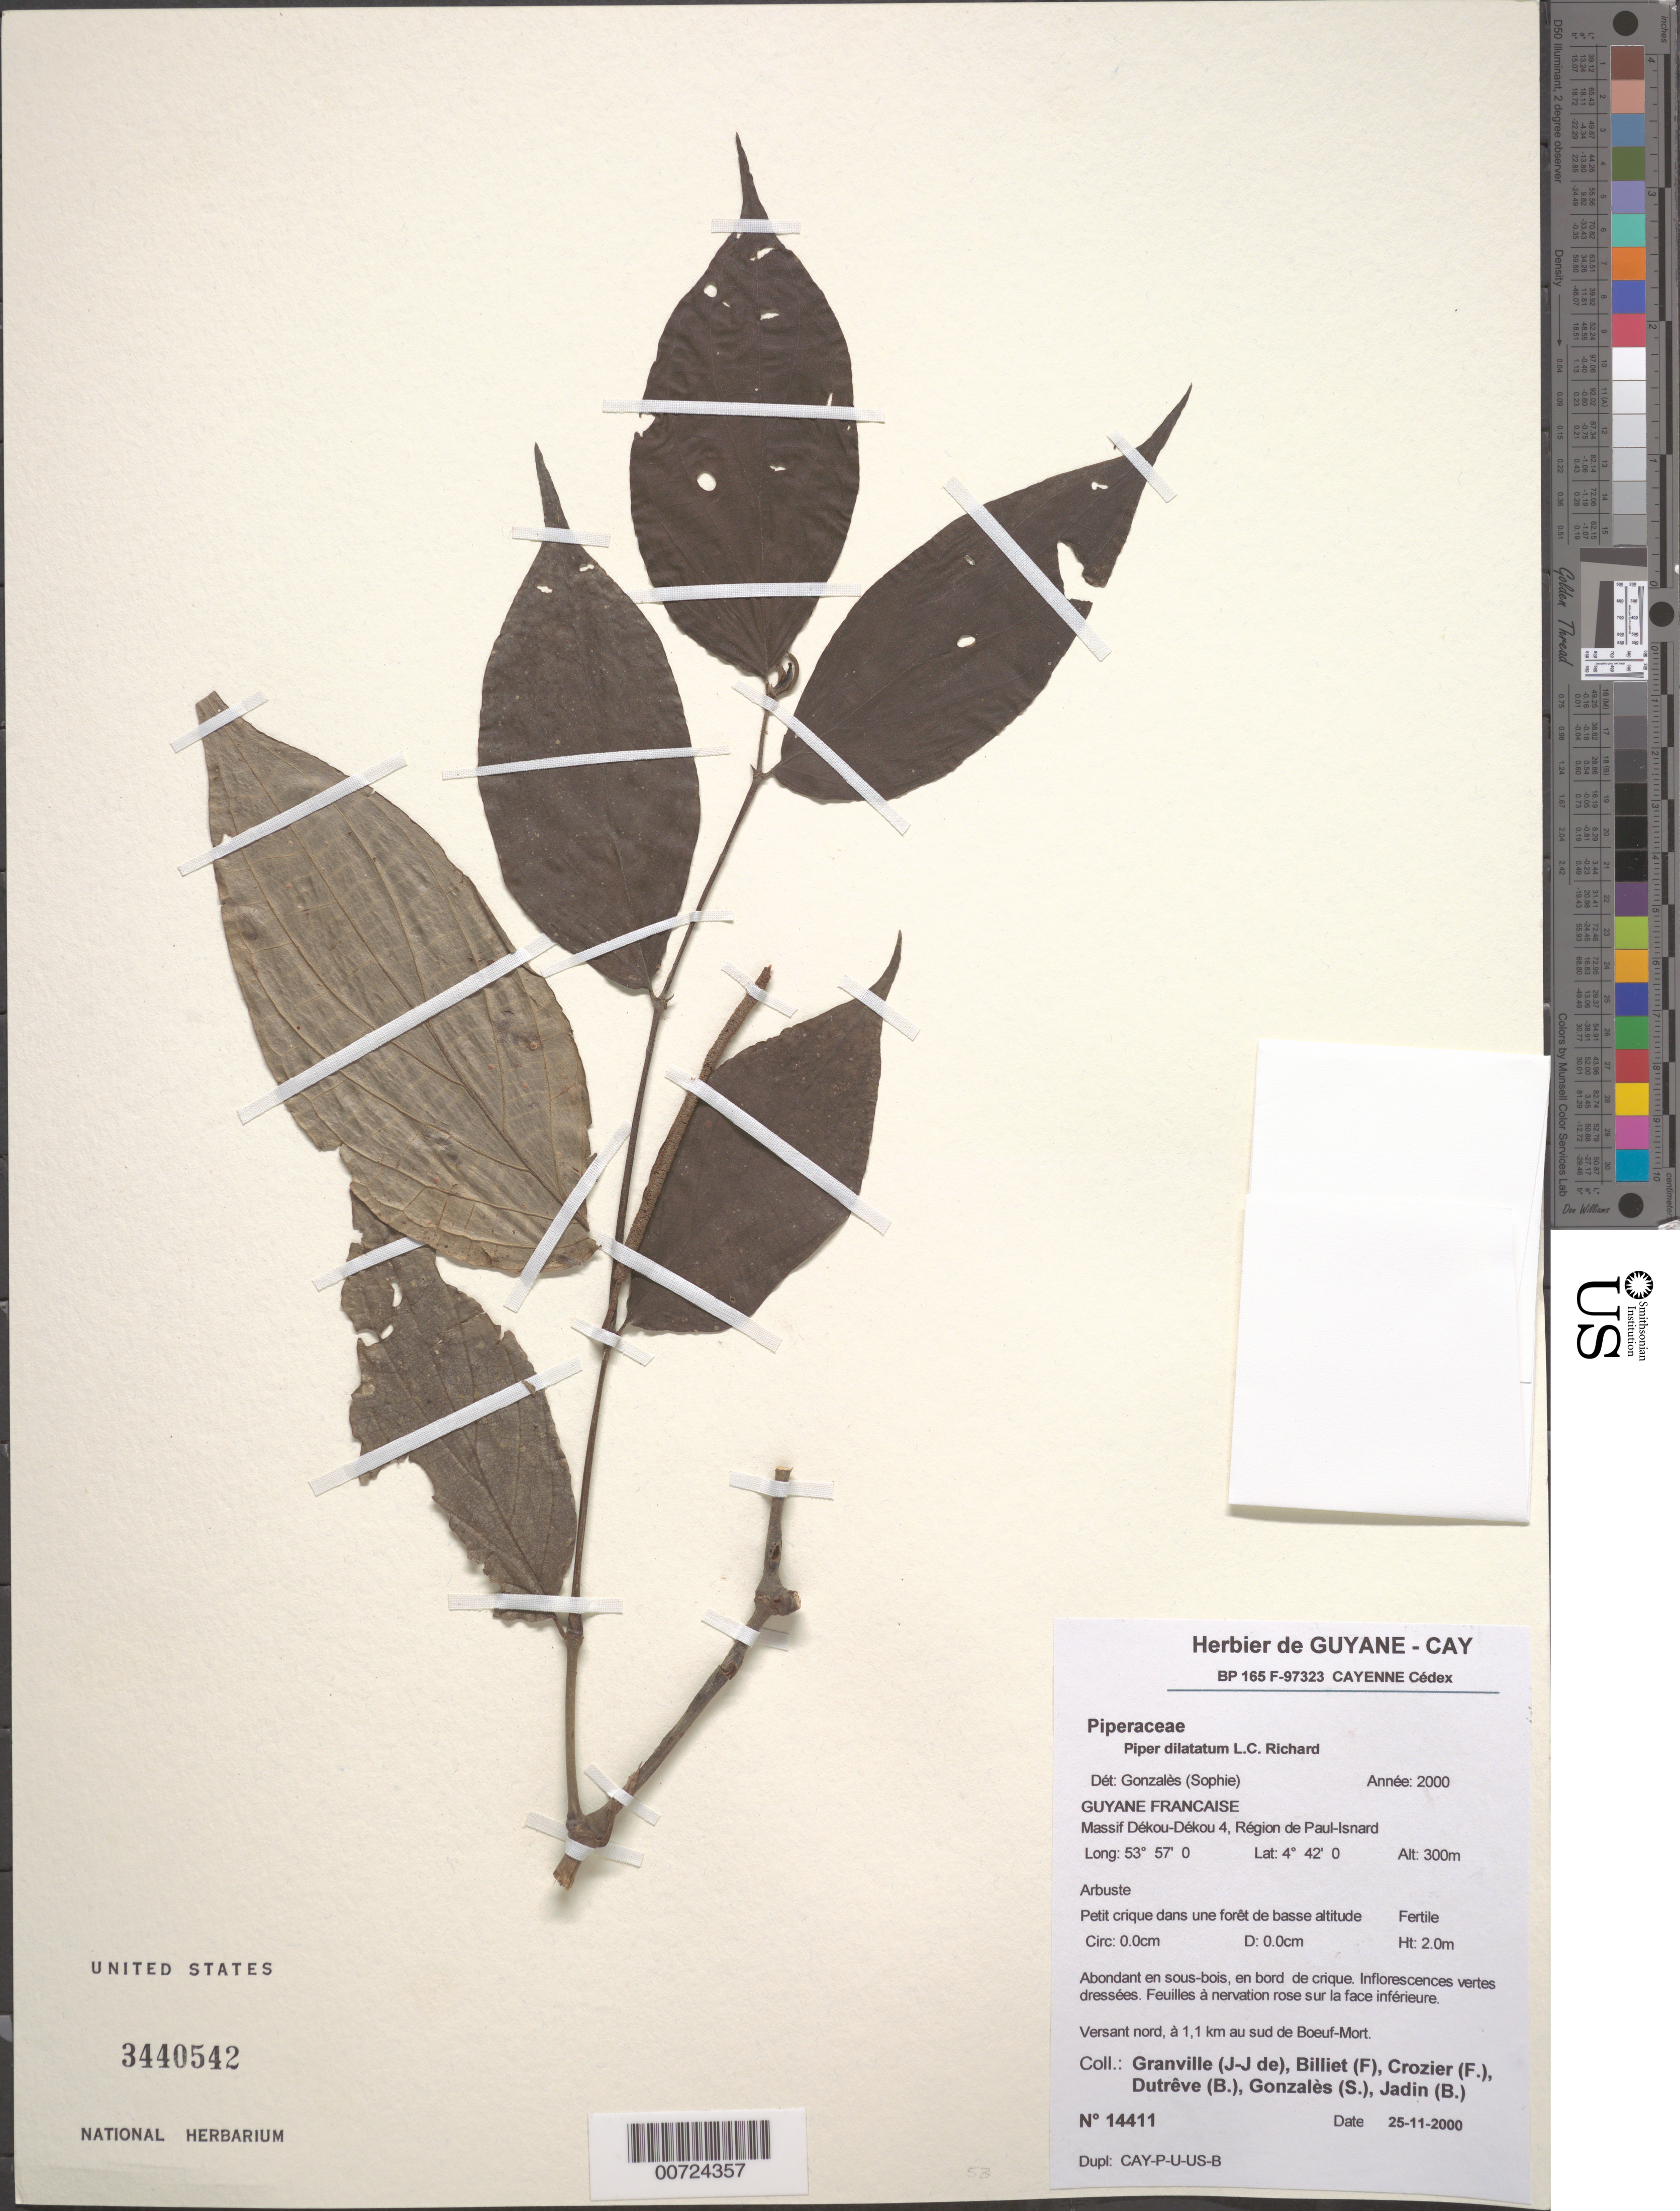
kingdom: Plantae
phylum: Tracheophyta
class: Magnoliopsida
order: Piperales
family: Piperaceae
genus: Piper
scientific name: Piper dilatatum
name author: Rich.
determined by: Gonzáles, S.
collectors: J.-J. de Granville, F. Billiet, F. Crozier, B. Dutrêve, S. Gonzales & B. Jadin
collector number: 14411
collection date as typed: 25-Nov-00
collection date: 2000-11-25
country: French Guiana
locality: Massif Dékou-Dékou 4, région de Paul-Isnard; 1.1 km au sud de Boeuf-Mort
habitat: Small creek in low forest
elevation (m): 300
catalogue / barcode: US 3440542